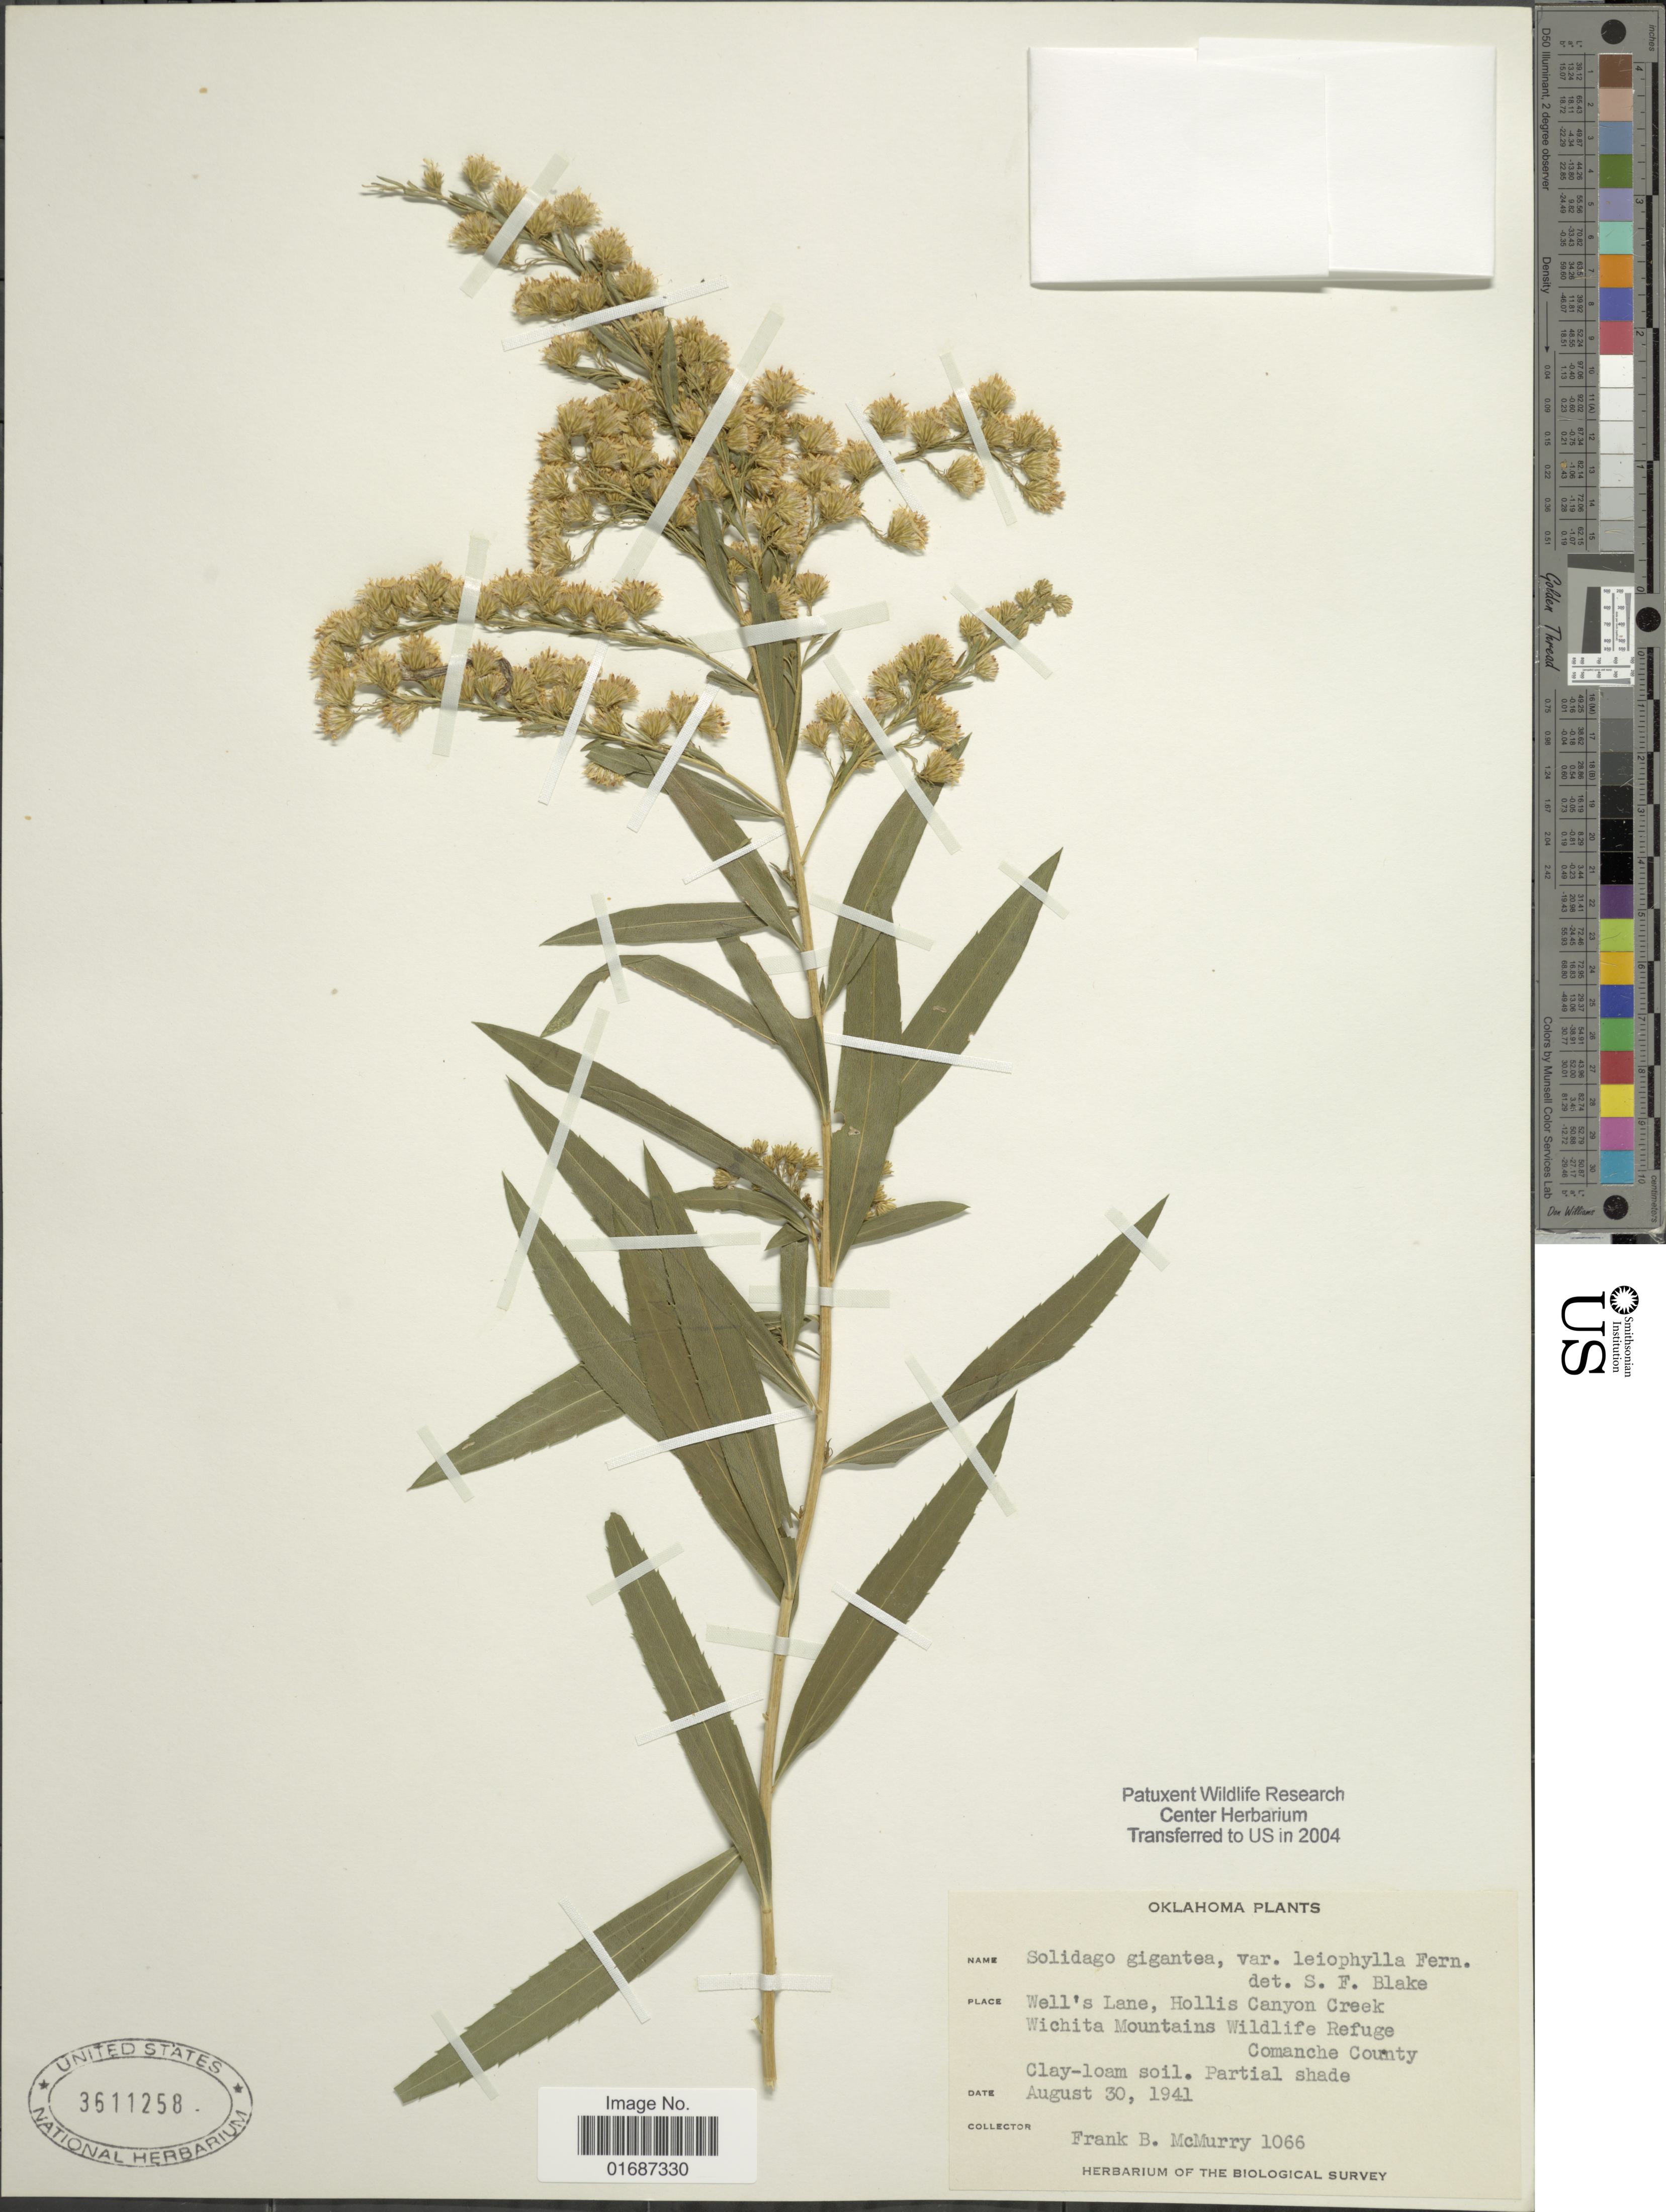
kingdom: Plantae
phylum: Tracheophyta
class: Magnoliopsida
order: Asterales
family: Asteraceae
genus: Solidago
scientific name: Solidago gigantea var. leiophylla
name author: Fernald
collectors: F. B. McMurry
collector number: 1066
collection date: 1941-08-30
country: United States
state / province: Oklahoma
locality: Well's Lane, Hollis Canyon Creek, Wichita Mountains Wildlife Refuge, Comanche County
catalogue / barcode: US 3611258